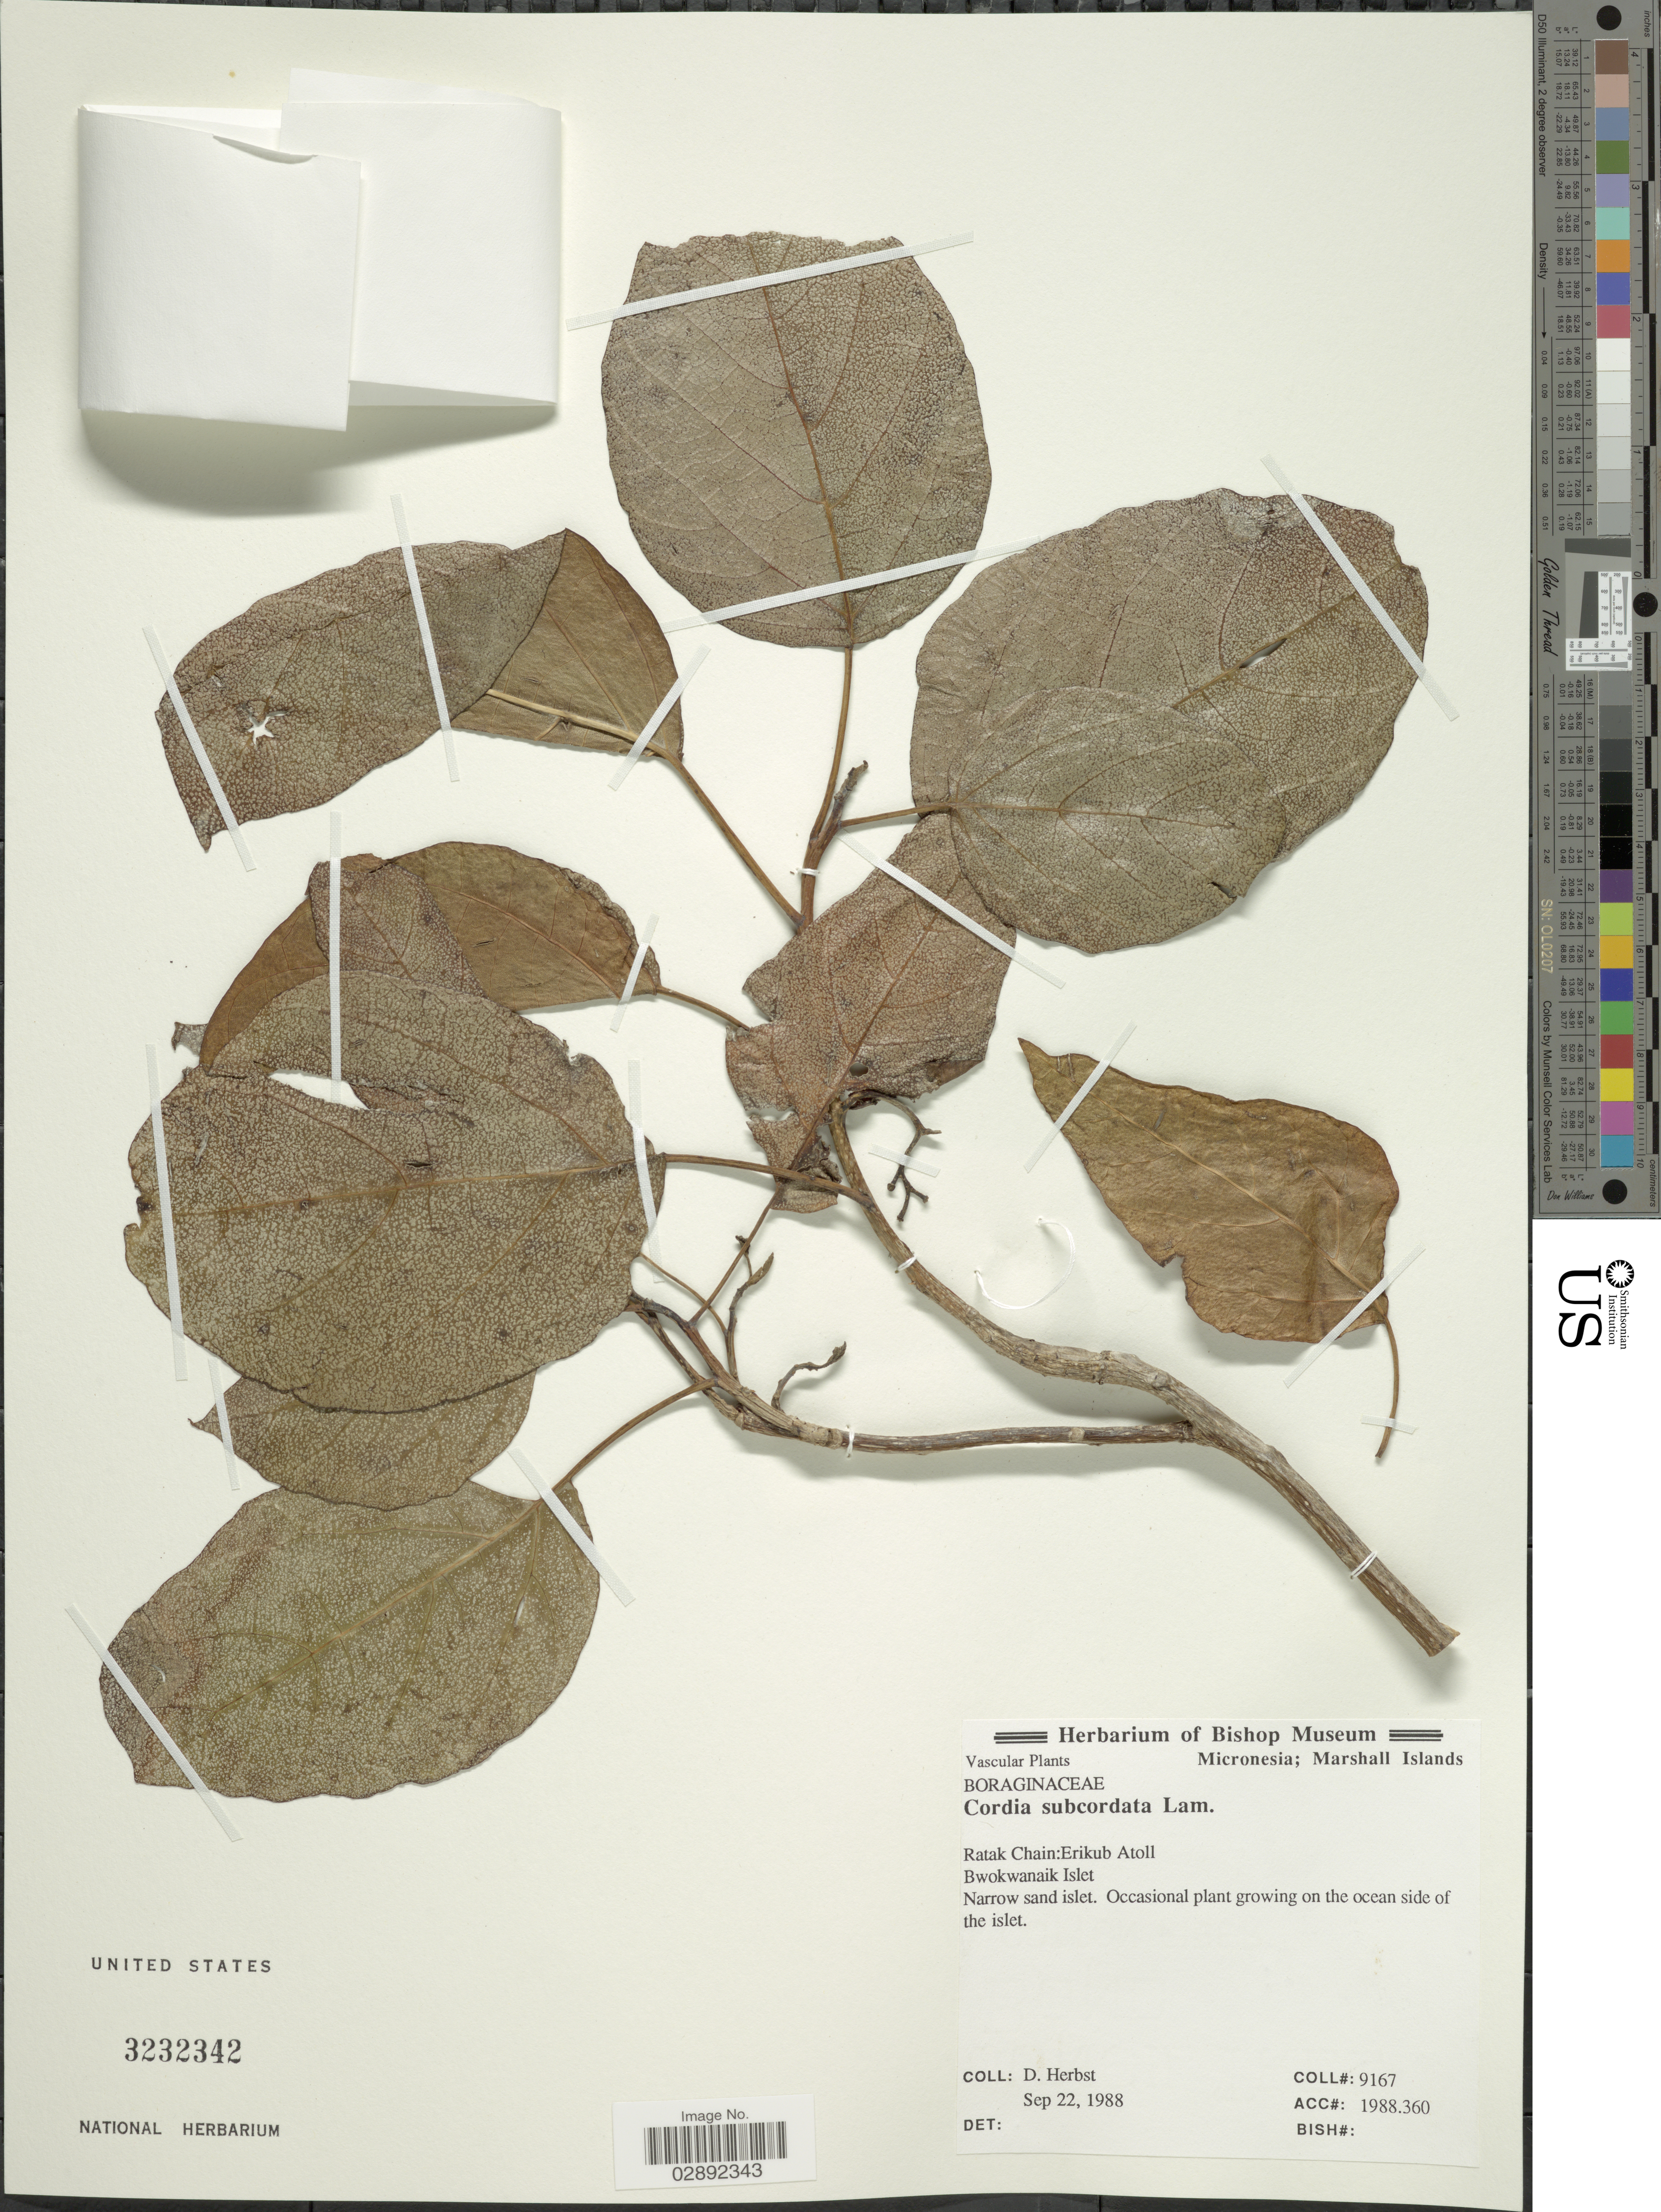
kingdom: Plantae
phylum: Tracheophyta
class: Magnoliopsida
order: Boraginales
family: Cordiaceae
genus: Cordia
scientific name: Cordia subcordata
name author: Lam.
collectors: D. Herbst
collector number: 9167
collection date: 1988-09-22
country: Marshall Islands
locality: Ratak Chain: Erikub Atoll. Bwokwanaik Islet.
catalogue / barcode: US 3232342